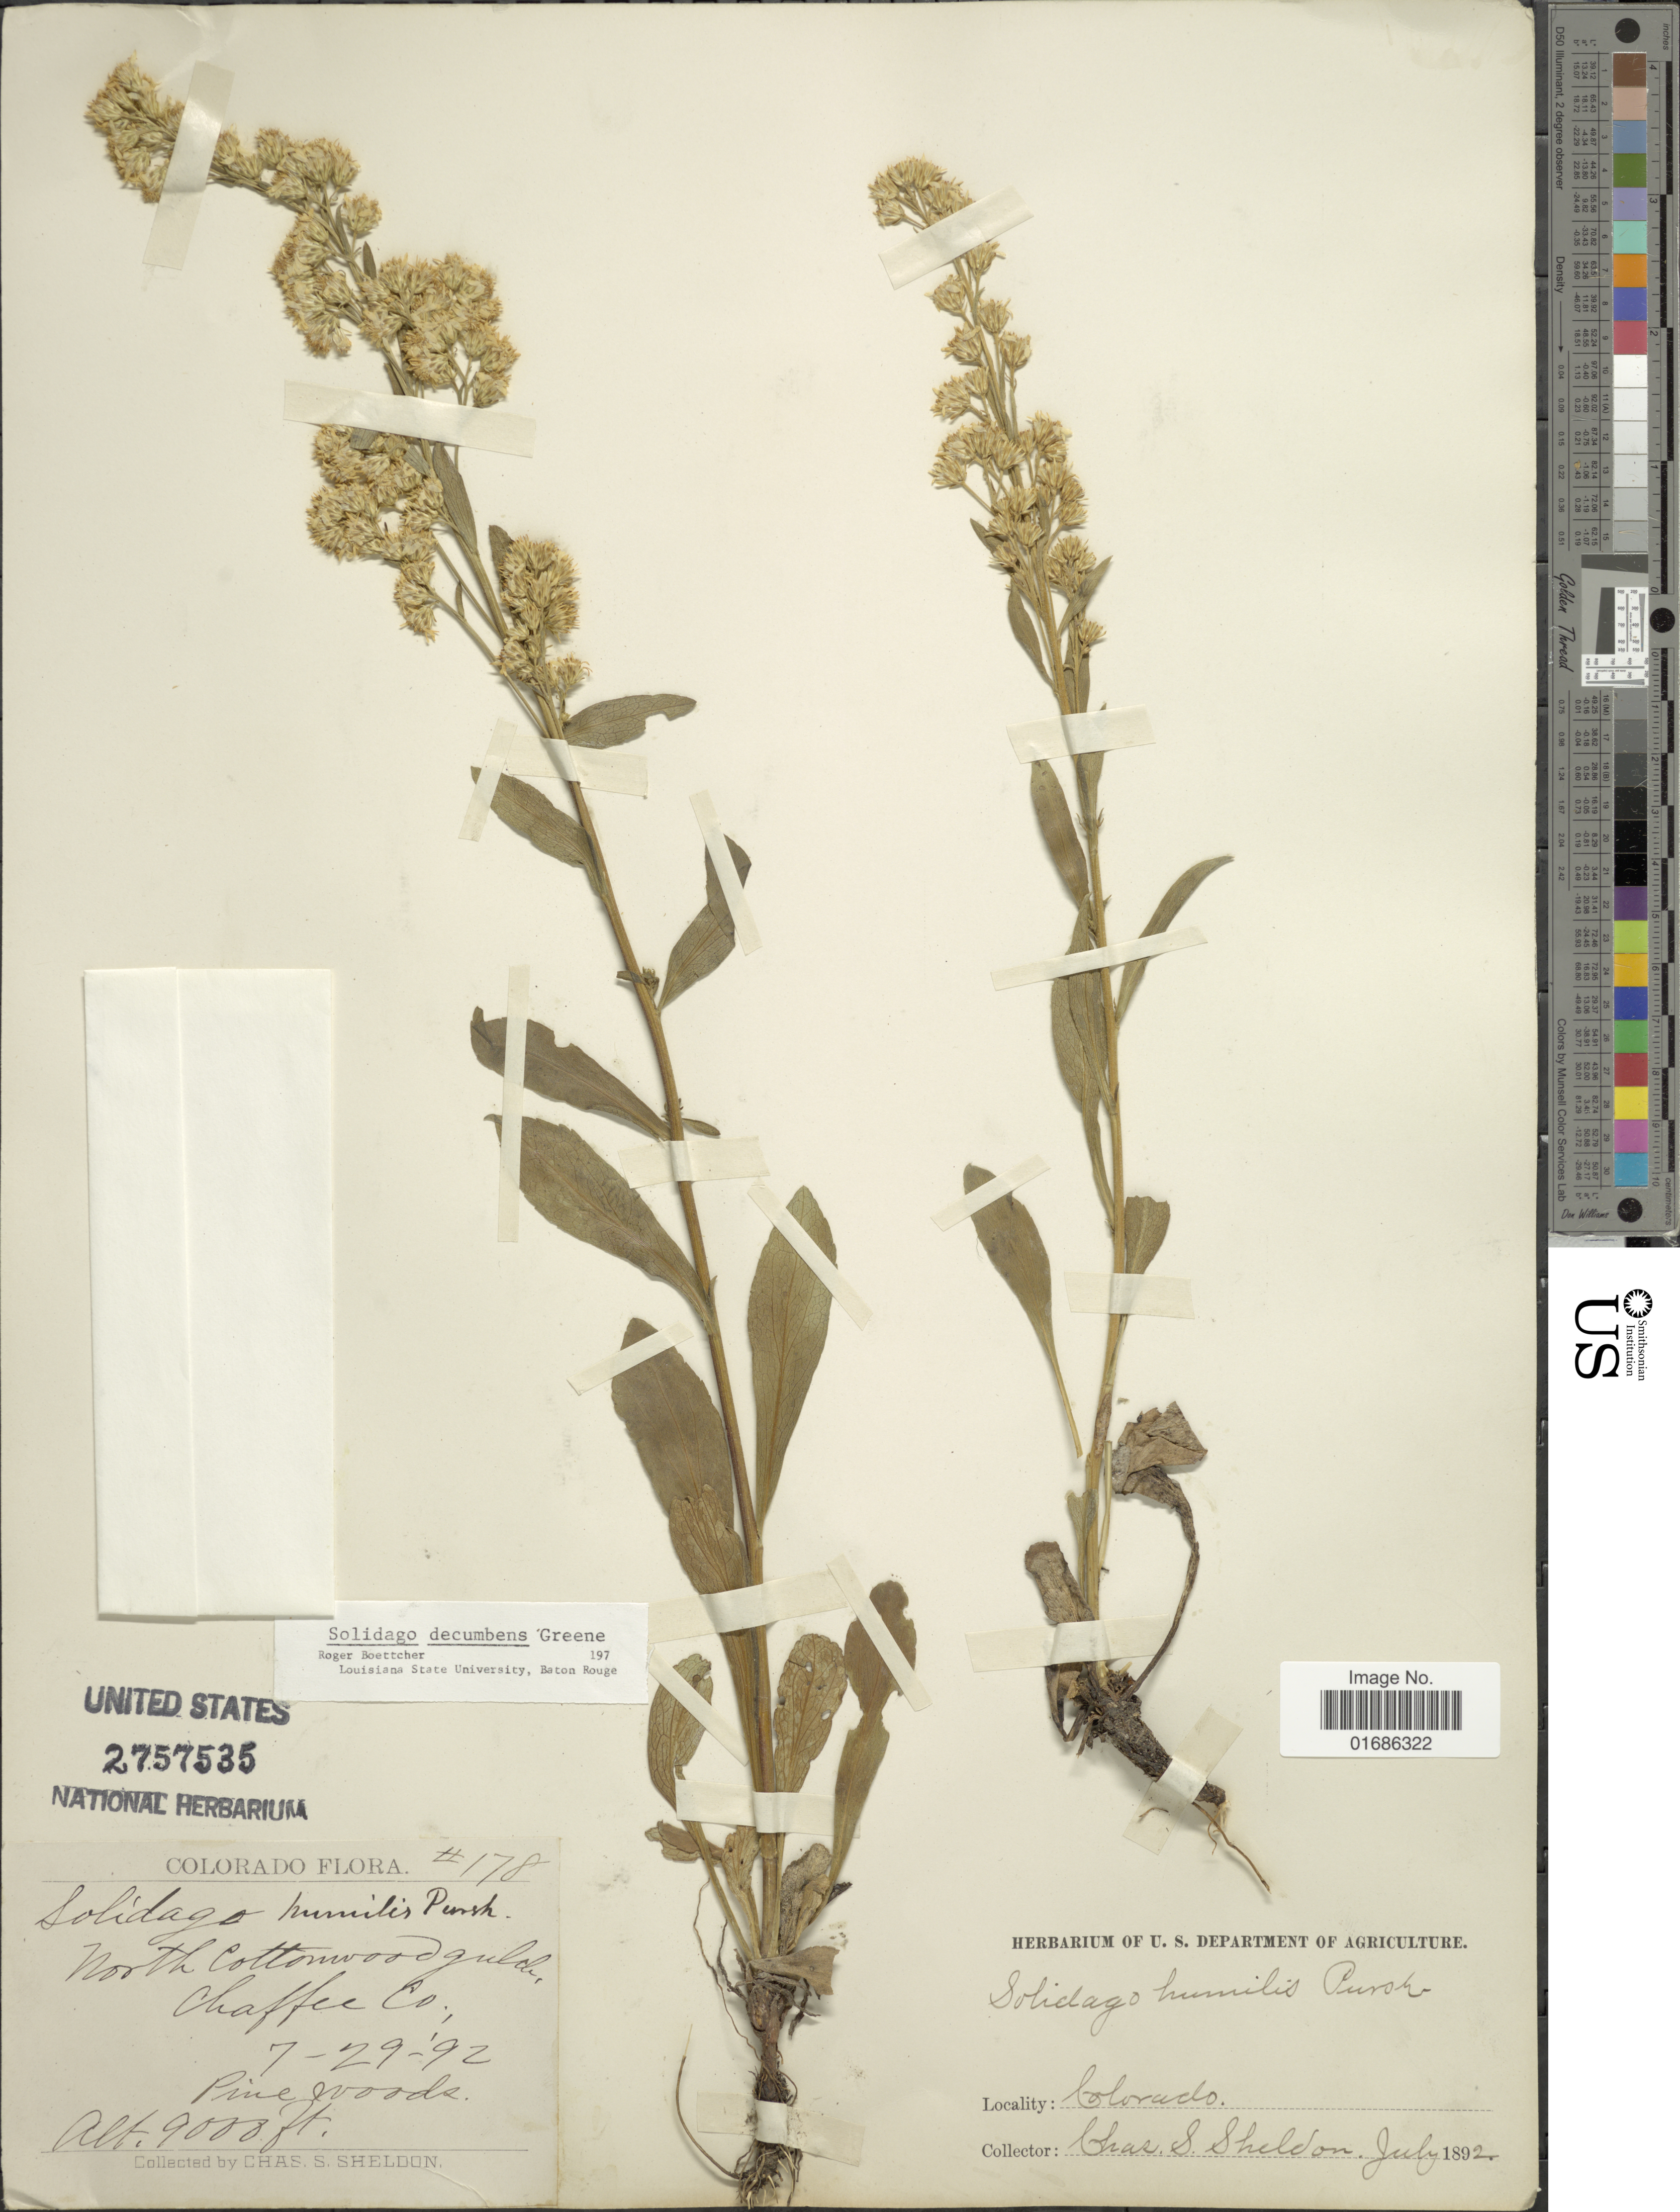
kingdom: Plantae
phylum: Tracheophyta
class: Magnoliopsida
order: Asterales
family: Asteraceae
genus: Solidago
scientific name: Solidago decumbens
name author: Greene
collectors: C. S. Sheldon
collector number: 178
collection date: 1892-07-29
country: United States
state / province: Colorado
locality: North Cottonwood gulch., Chaffee Co.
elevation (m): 2743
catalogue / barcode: US 2757535